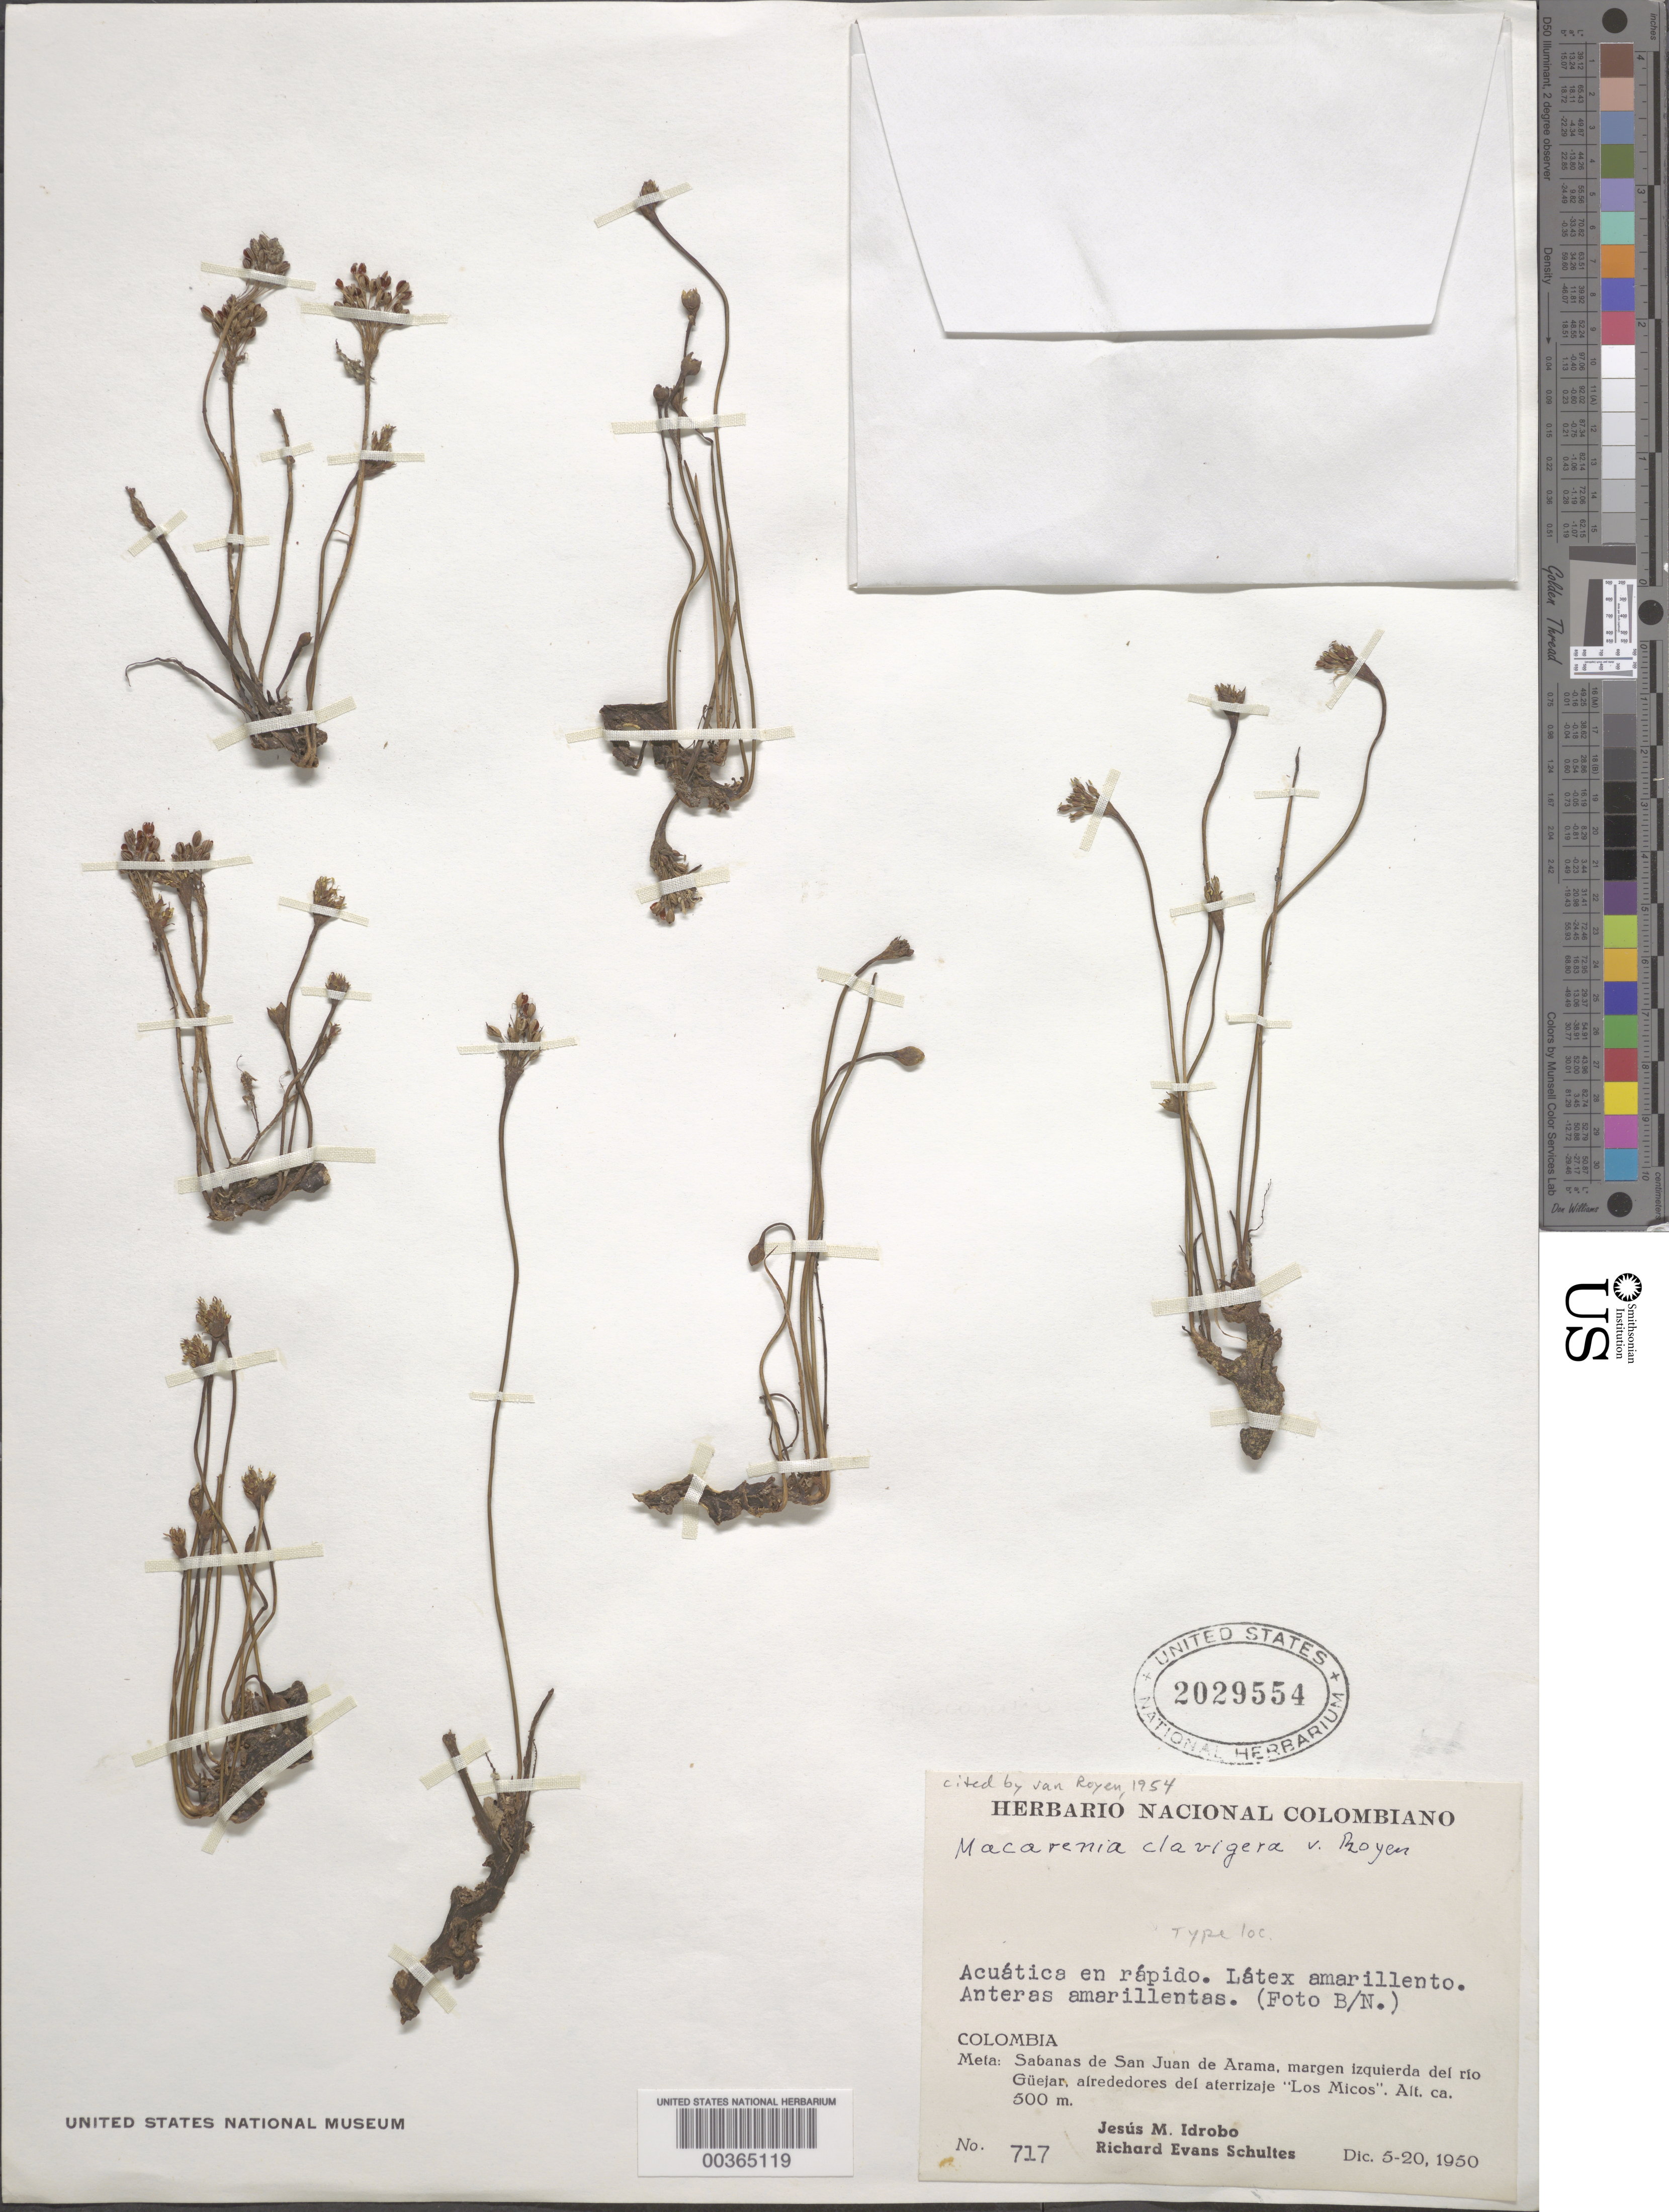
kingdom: Plantae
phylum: Tracheophyta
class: Magnoliopsida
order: Malpighiales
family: Podostemaceae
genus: Rhyncholacis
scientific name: Rhyncholacis clavigera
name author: (P. Royen) B.R. Ruhfel & C.T. Philbrick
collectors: J. M. Idrobo & R. E. Schultes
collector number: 717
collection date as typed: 05 Dec 1950 to 20 Dec 1950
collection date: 1950-12-05/1950-12-20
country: Colombia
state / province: Meta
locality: Sabanas de San Juan de Arama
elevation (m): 500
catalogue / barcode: US 2029554